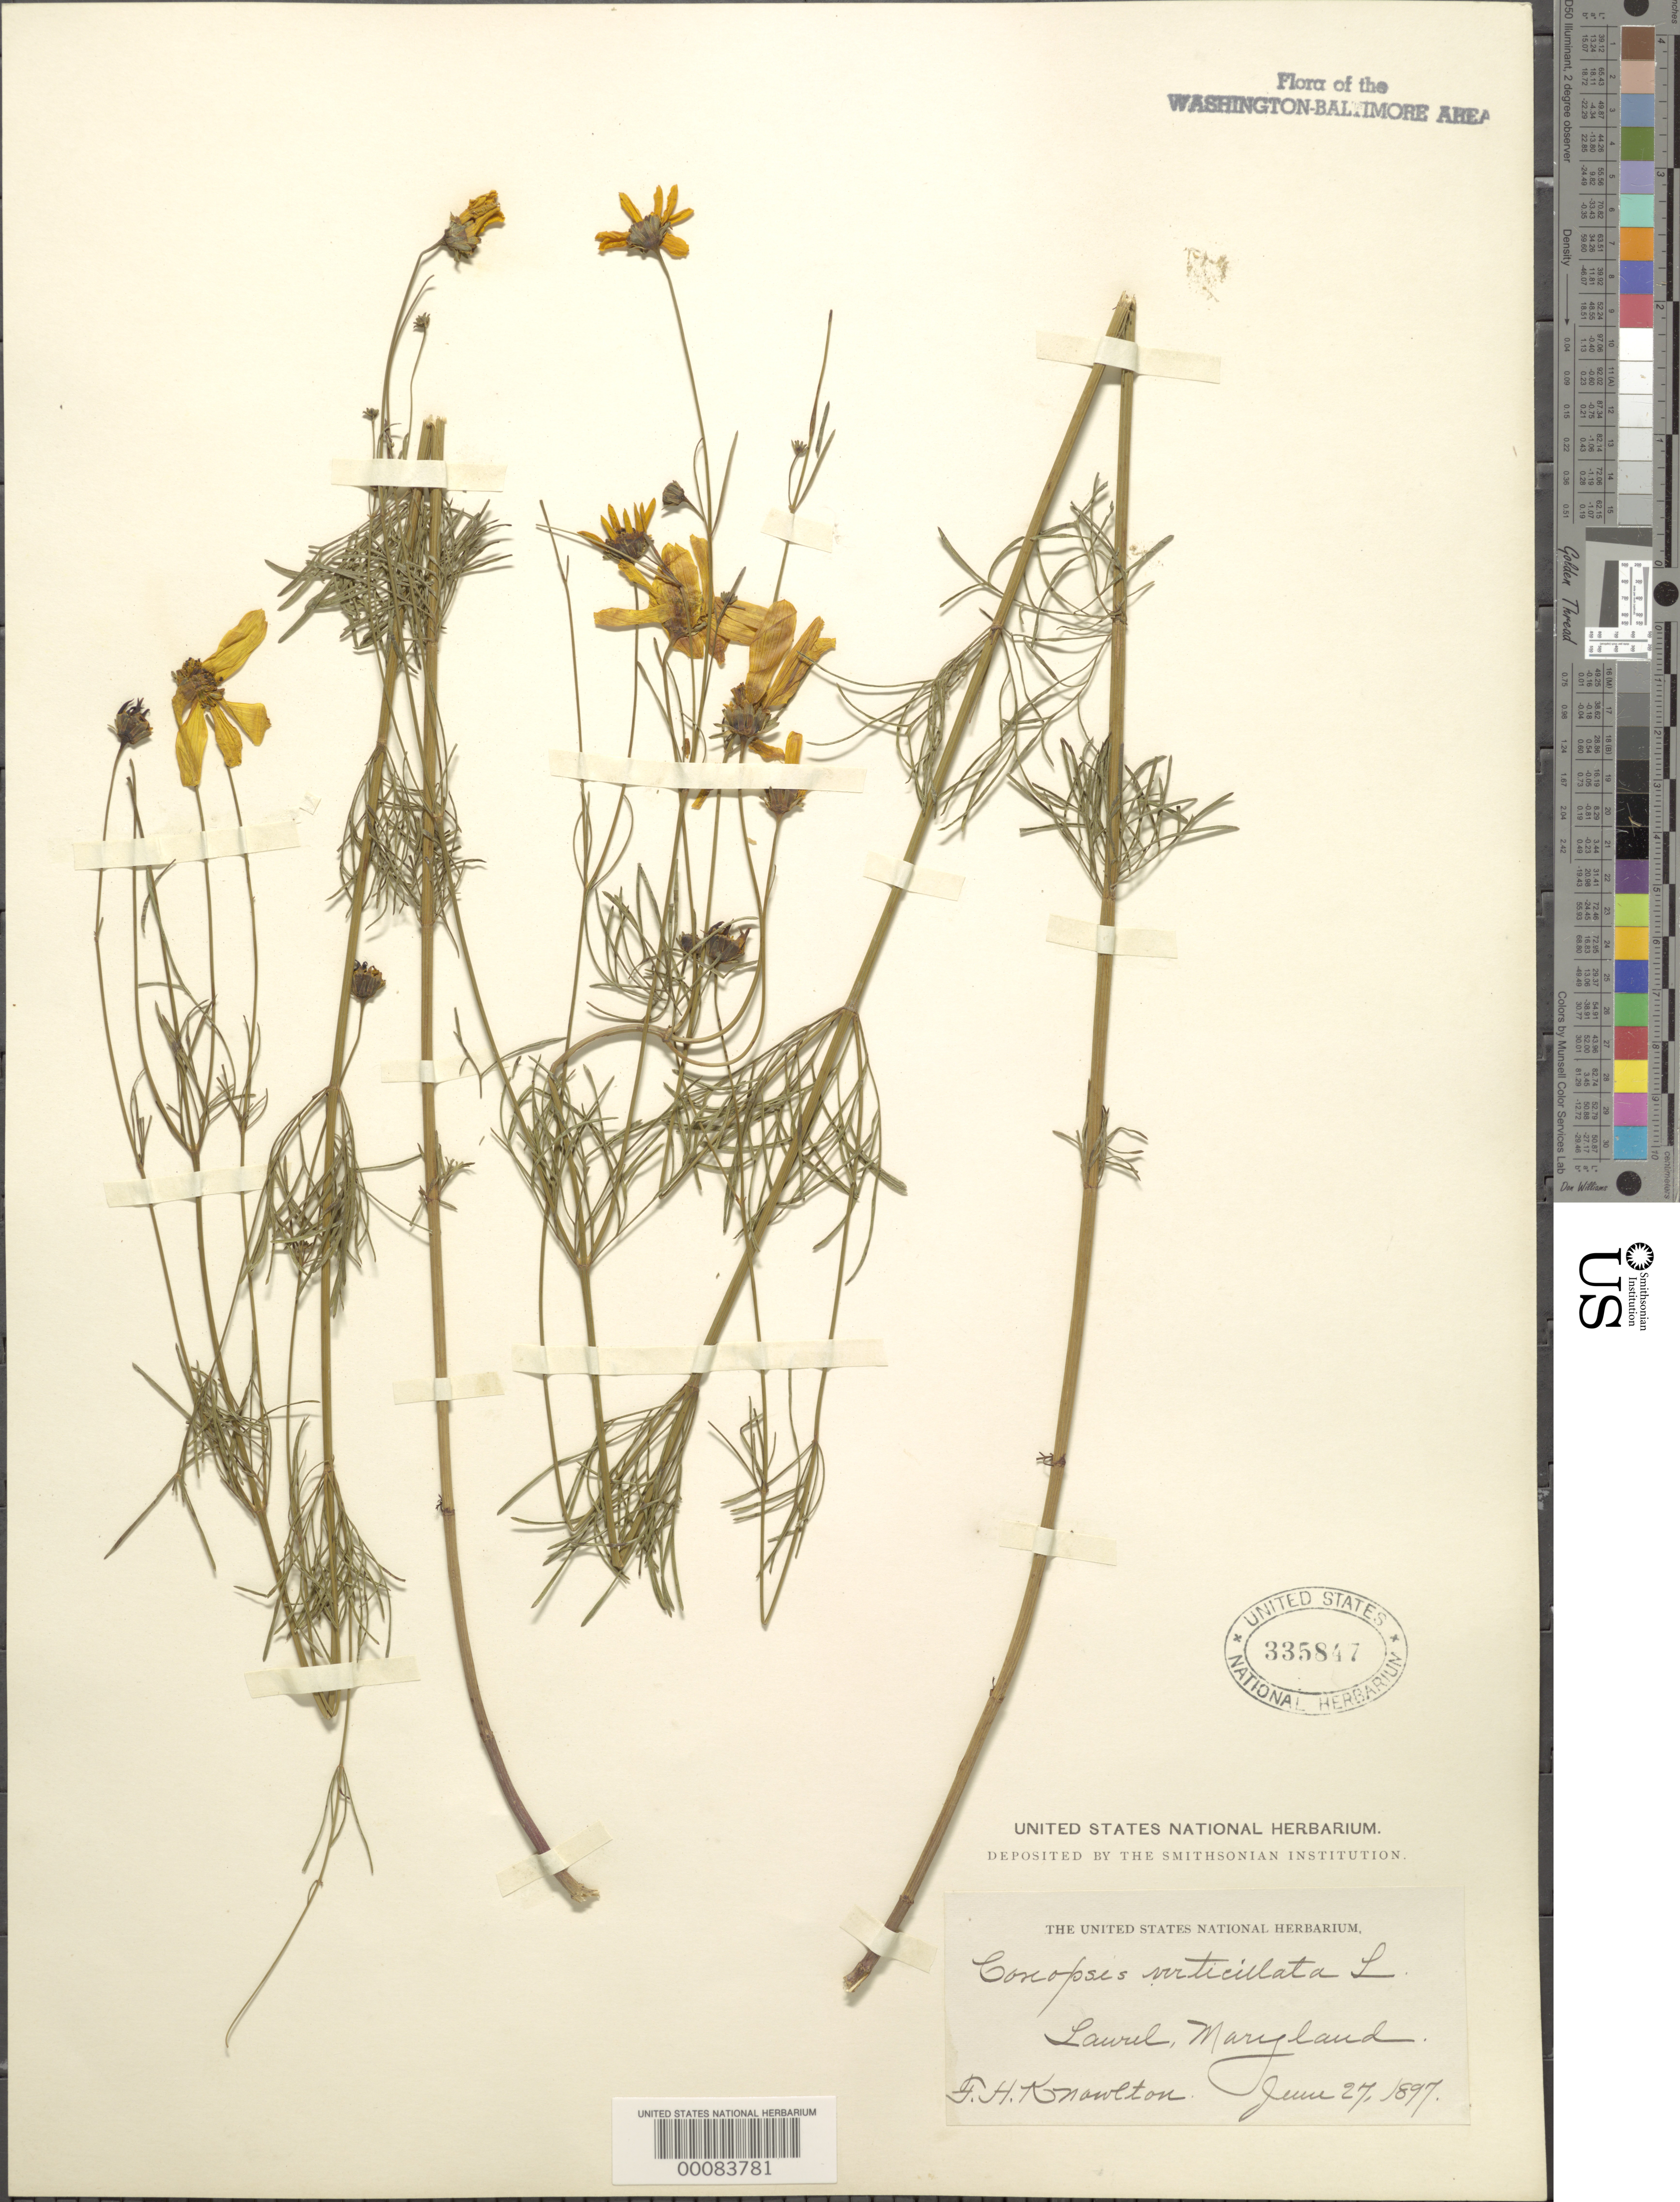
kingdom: Plantae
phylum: Tracheophyta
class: Magnoliopsida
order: Asterales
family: Asteraceae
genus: Coreopsis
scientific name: Coreopsis verticillata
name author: L.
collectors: F. H. Knowlton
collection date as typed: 27 Jun 1897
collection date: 1897-06-27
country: United States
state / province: Maryland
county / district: Prince George's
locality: Laurel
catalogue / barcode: US 335847